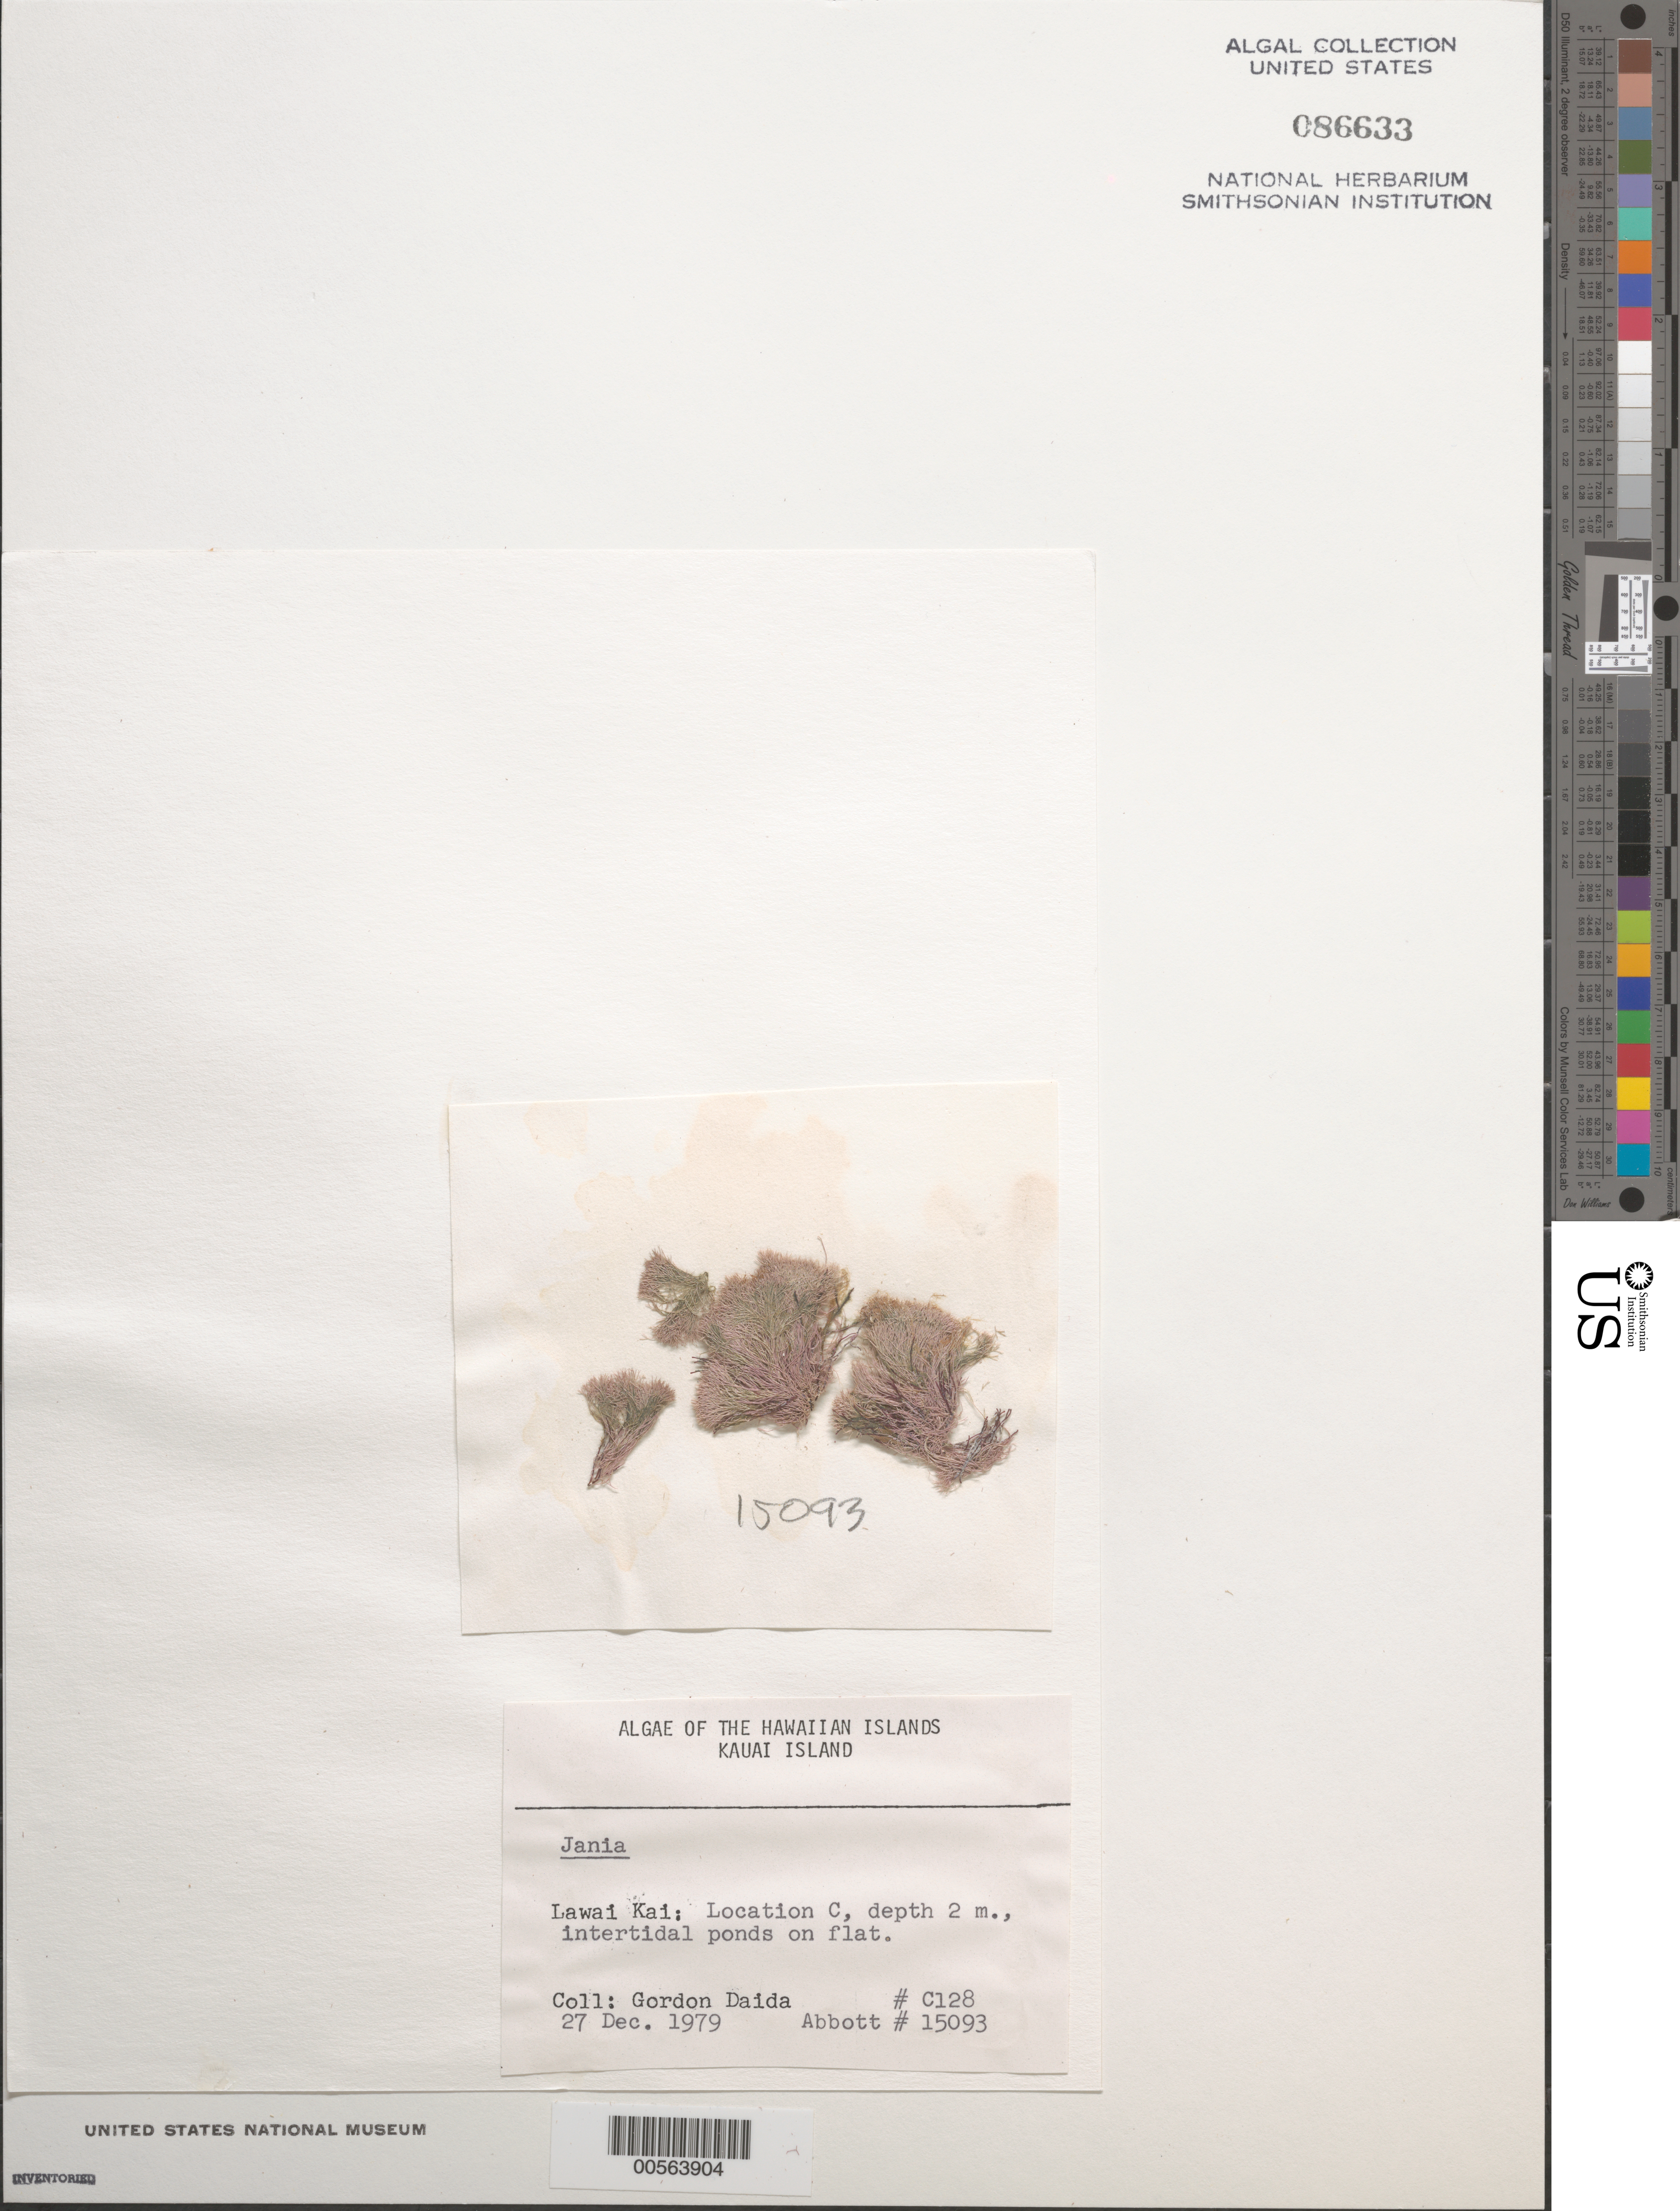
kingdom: Plantae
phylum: Rhodophyta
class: Florideophyceae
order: Corallinales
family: Corallinaceae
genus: Jania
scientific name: Jania sp.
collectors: G. Daida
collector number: C128 & IAA 15093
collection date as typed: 27 Dec 1979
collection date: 1979-12-27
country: United States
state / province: Hawaii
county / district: Kauai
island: Kaua'i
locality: Lawai Kai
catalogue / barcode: US 86633